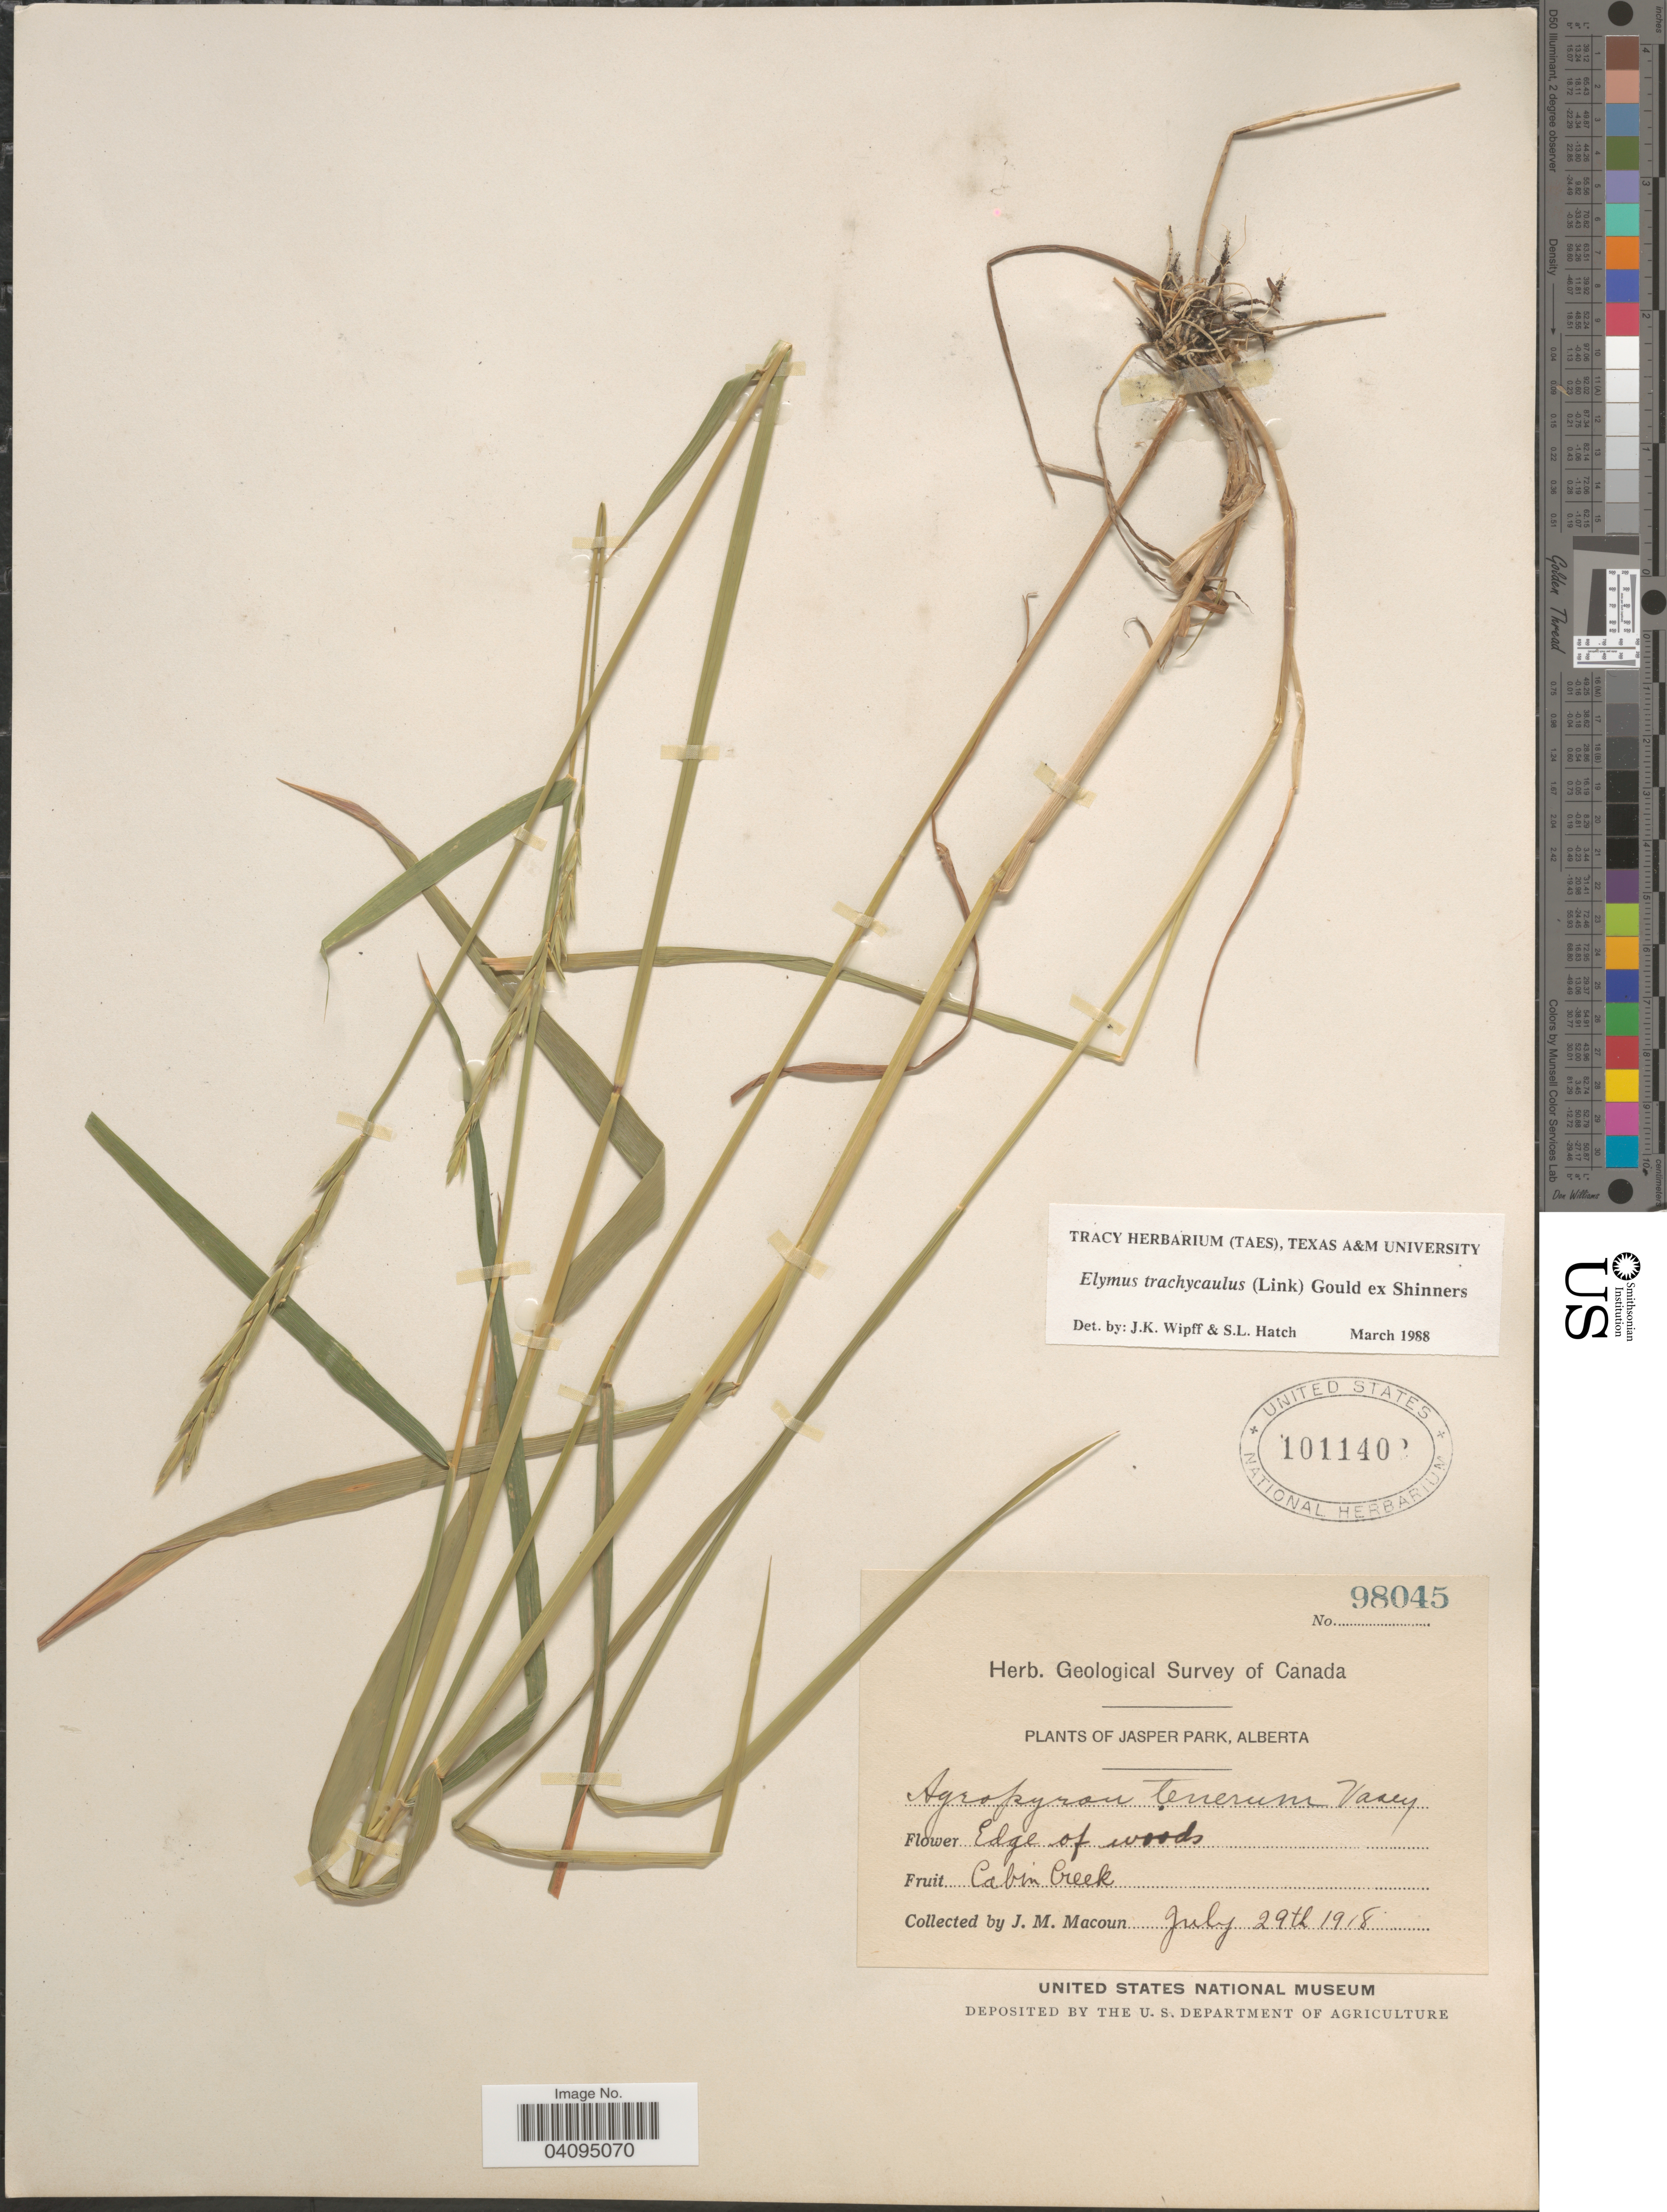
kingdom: Plantae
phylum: Tracheophyta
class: Liliopsida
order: Poales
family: Poaceae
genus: Elymus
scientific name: Elymus trachycaulus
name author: (Link) Gould ex Shinners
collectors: J. M. Macoun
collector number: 98045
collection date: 1918-07-29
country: Canada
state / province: Alberta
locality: Geological Survey of Canada. Jasper Park. Cabin Creek.